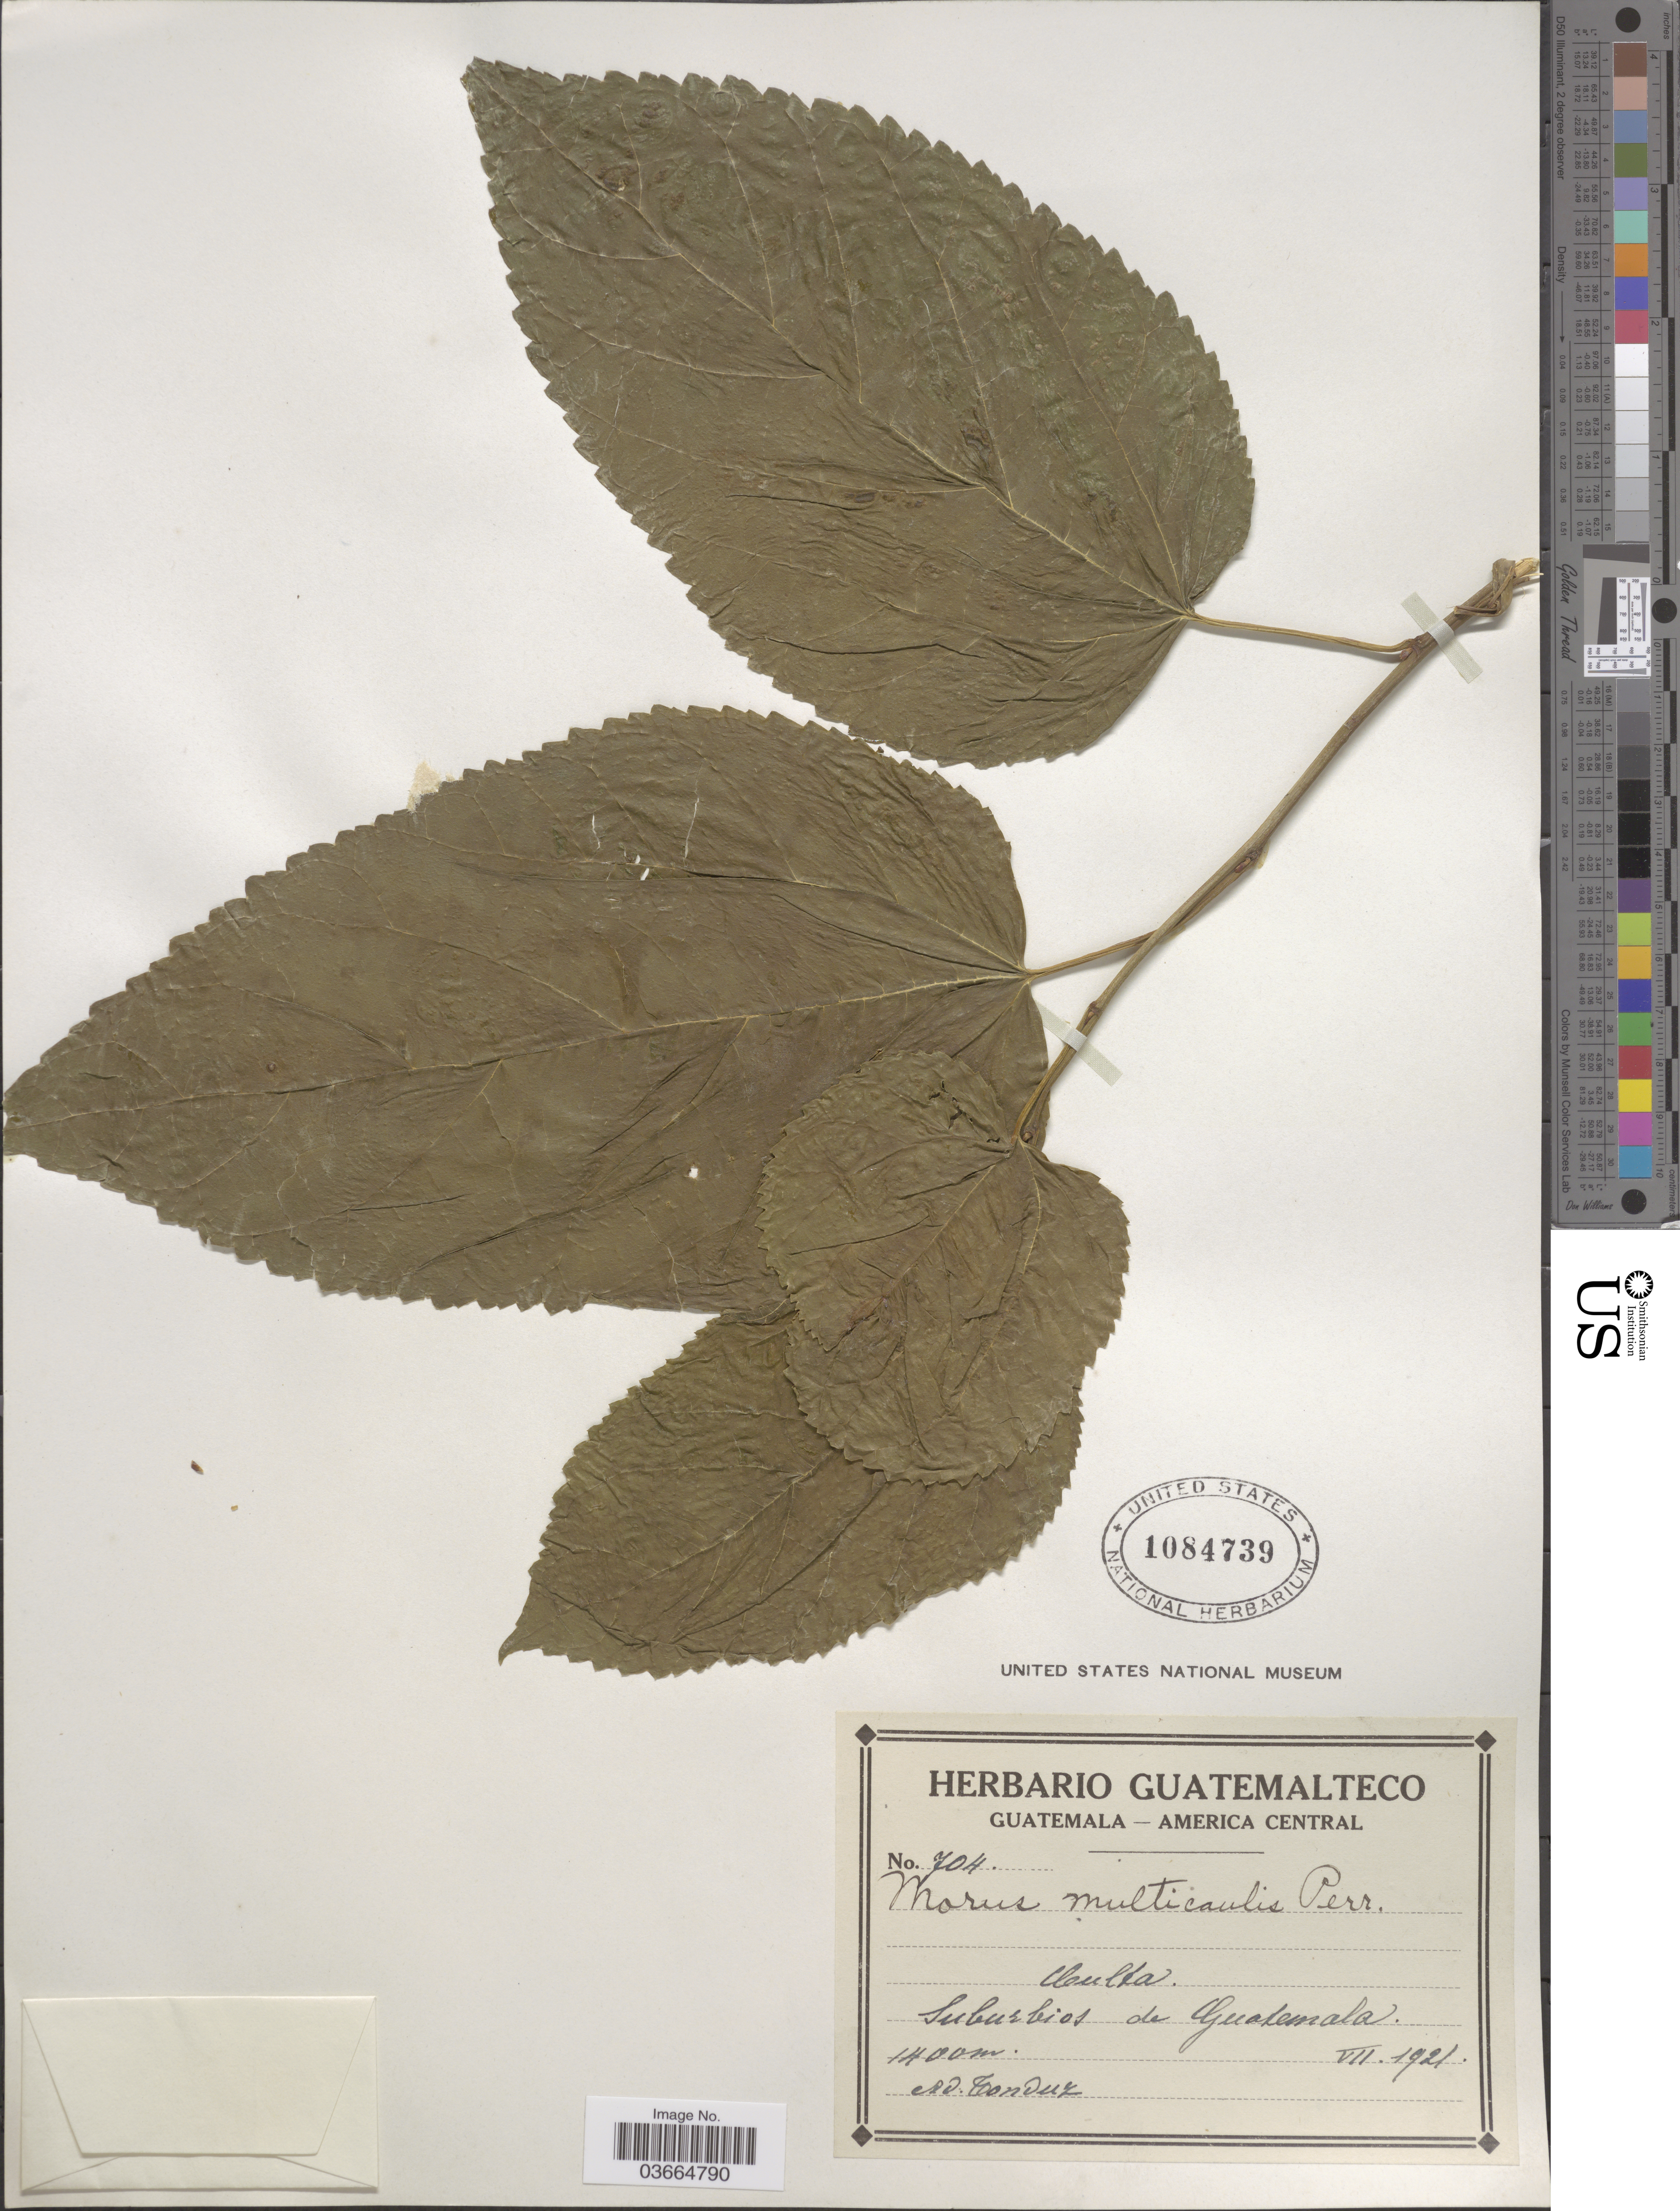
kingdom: Plantae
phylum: Tracheophyta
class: Magnoliopsida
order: Rosales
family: Moraceae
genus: Morus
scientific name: Morus multicaulis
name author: Perr.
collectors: A. Tonduz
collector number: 704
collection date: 1921-07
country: Guatemala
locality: Suburbios de Guatemala.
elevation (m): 1400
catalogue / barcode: US 1084739